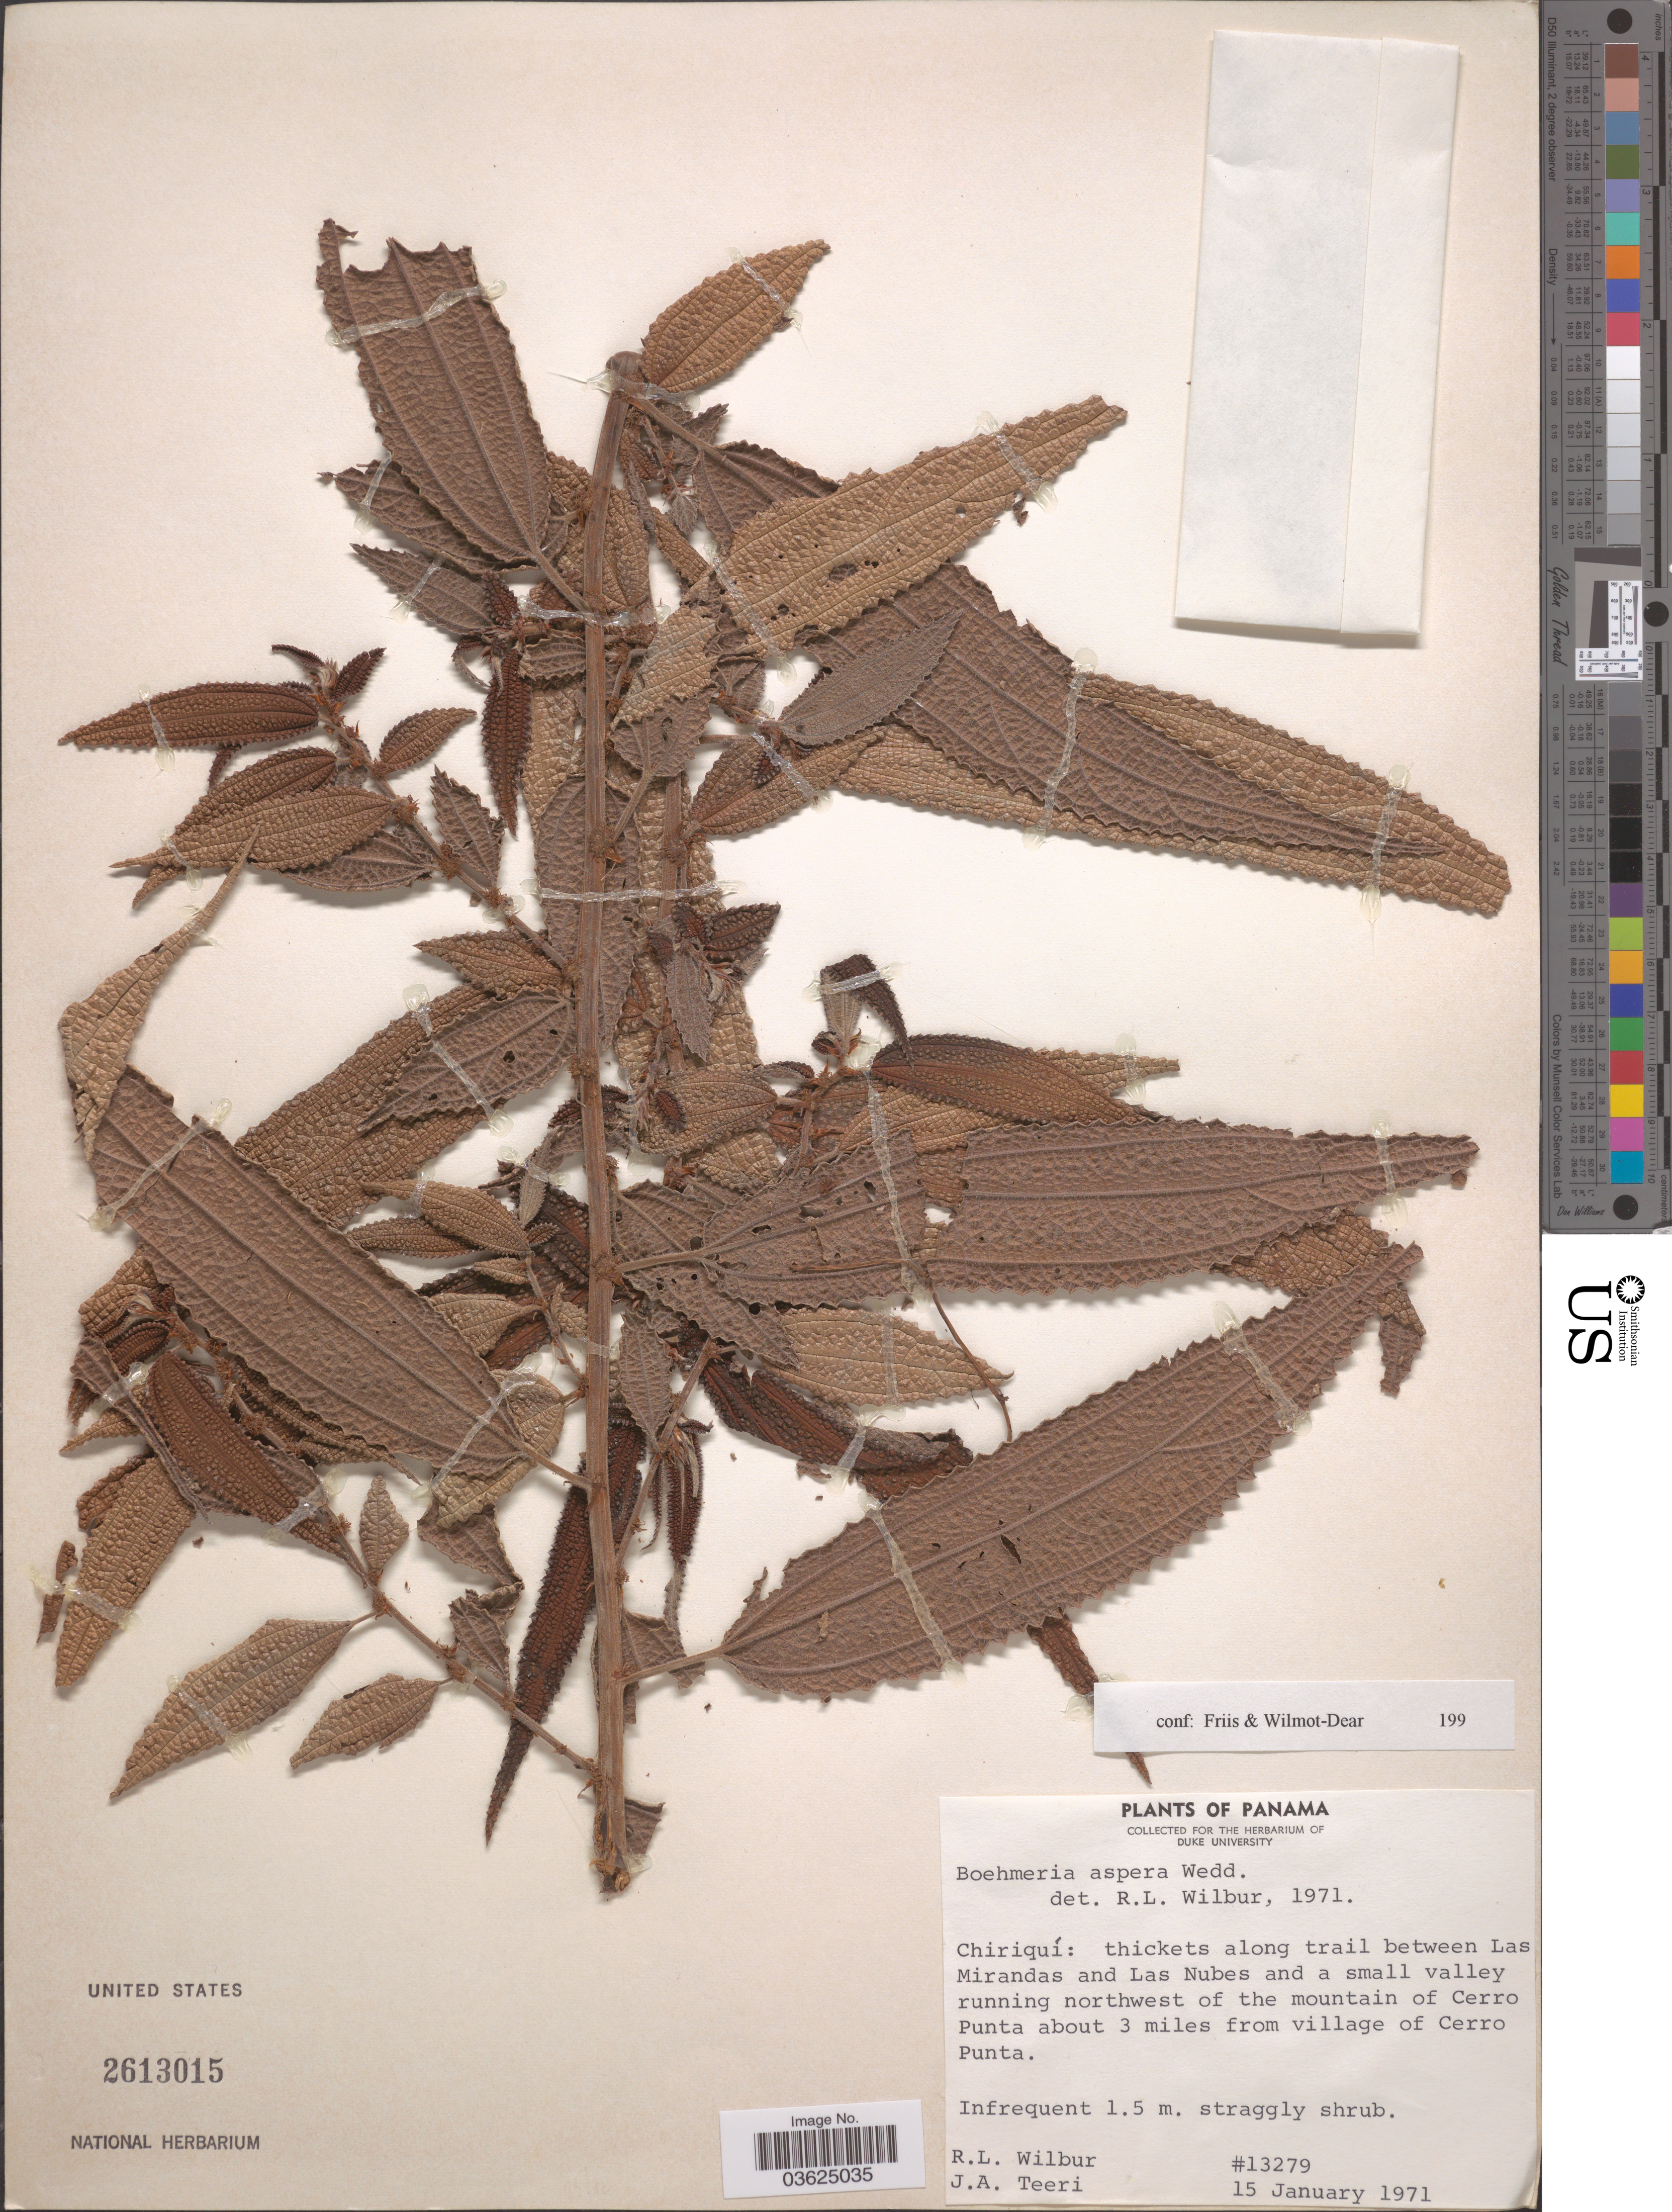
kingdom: Plantae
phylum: Tracheophyta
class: Magnoliopsida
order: Rosales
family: Urticaceae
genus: Boehmeria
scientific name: Boehmeria aspera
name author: Wedd.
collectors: R. L. Wilbur & J. Teeri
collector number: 13279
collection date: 1971-01-15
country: Panama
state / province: Chiriqui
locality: Thickets along trail between Las Mirandas and Las Nubes and a small valley running northwest of the mountain of Cerro Punta about 3 miles from village of Cerro Punta.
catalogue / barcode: US 2613015